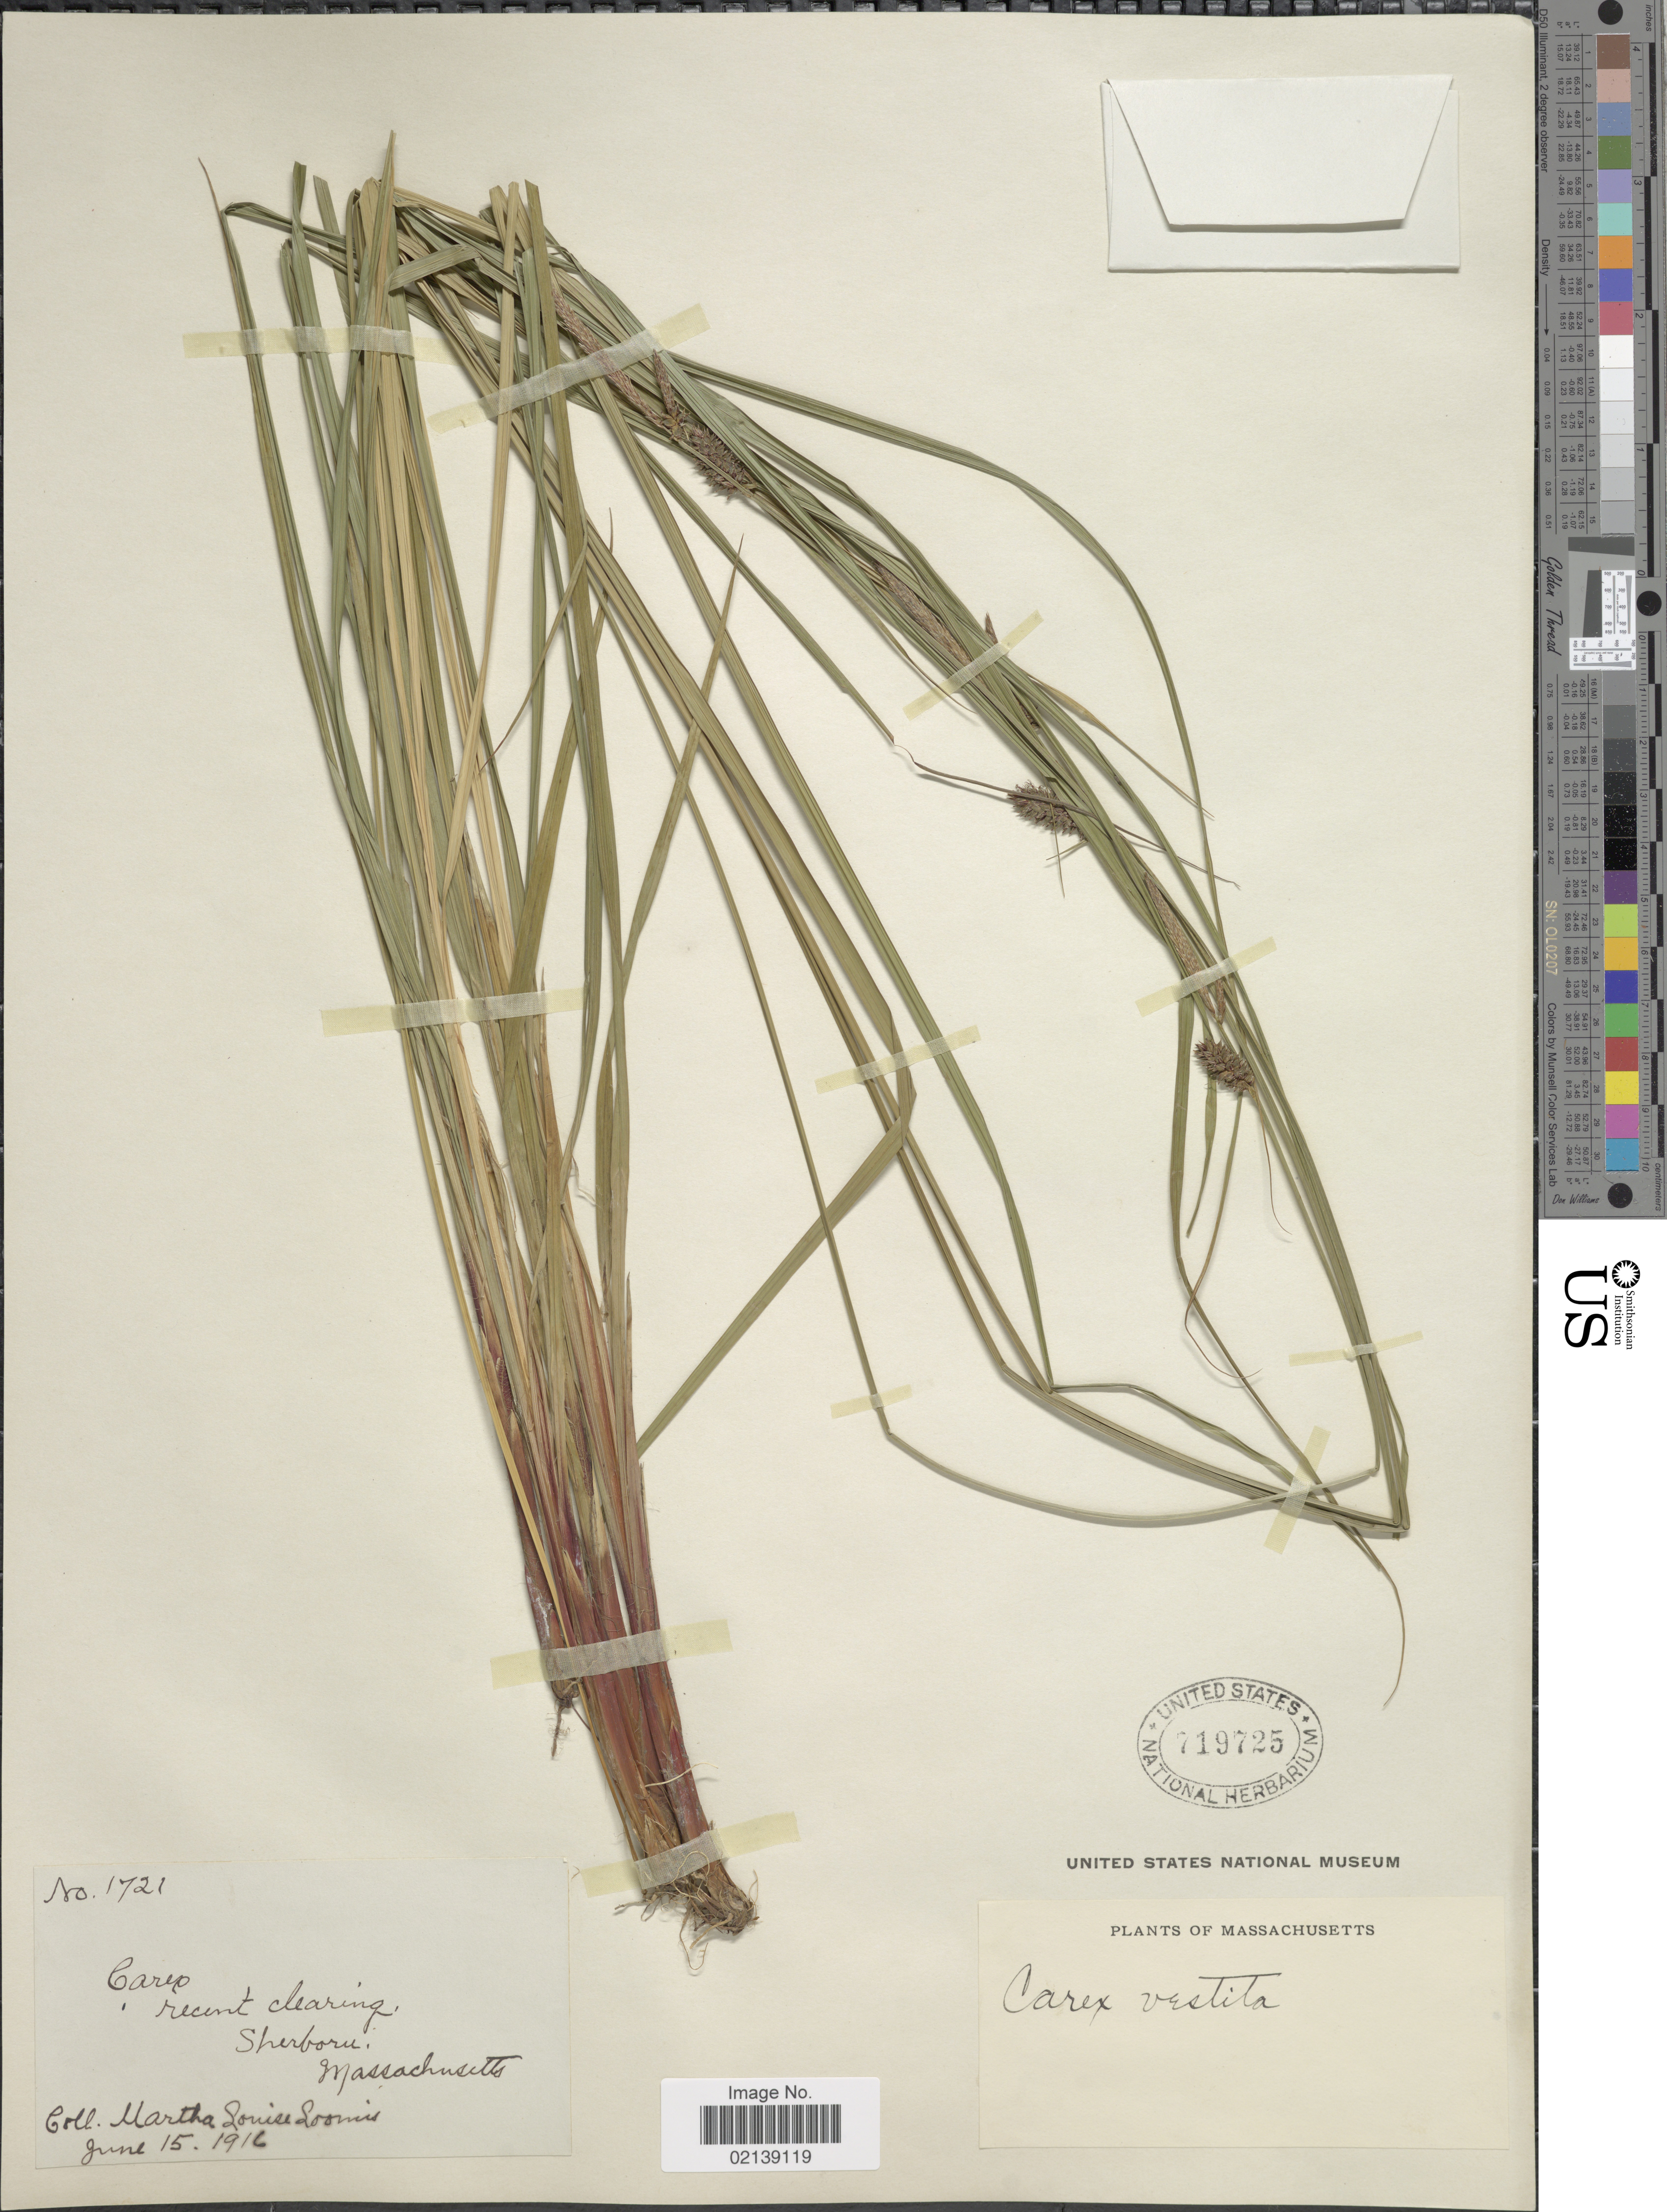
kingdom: Plantae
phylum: Tracheophyta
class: Liliopsida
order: Poales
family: Cyperaceae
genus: Carex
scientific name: Carex vestita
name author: Willd.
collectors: M. L. Loomis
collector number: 1721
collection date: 1916-06-15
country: United States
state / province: Massachusetts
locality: Recent clearing, Sherborn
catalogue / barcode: US 719725